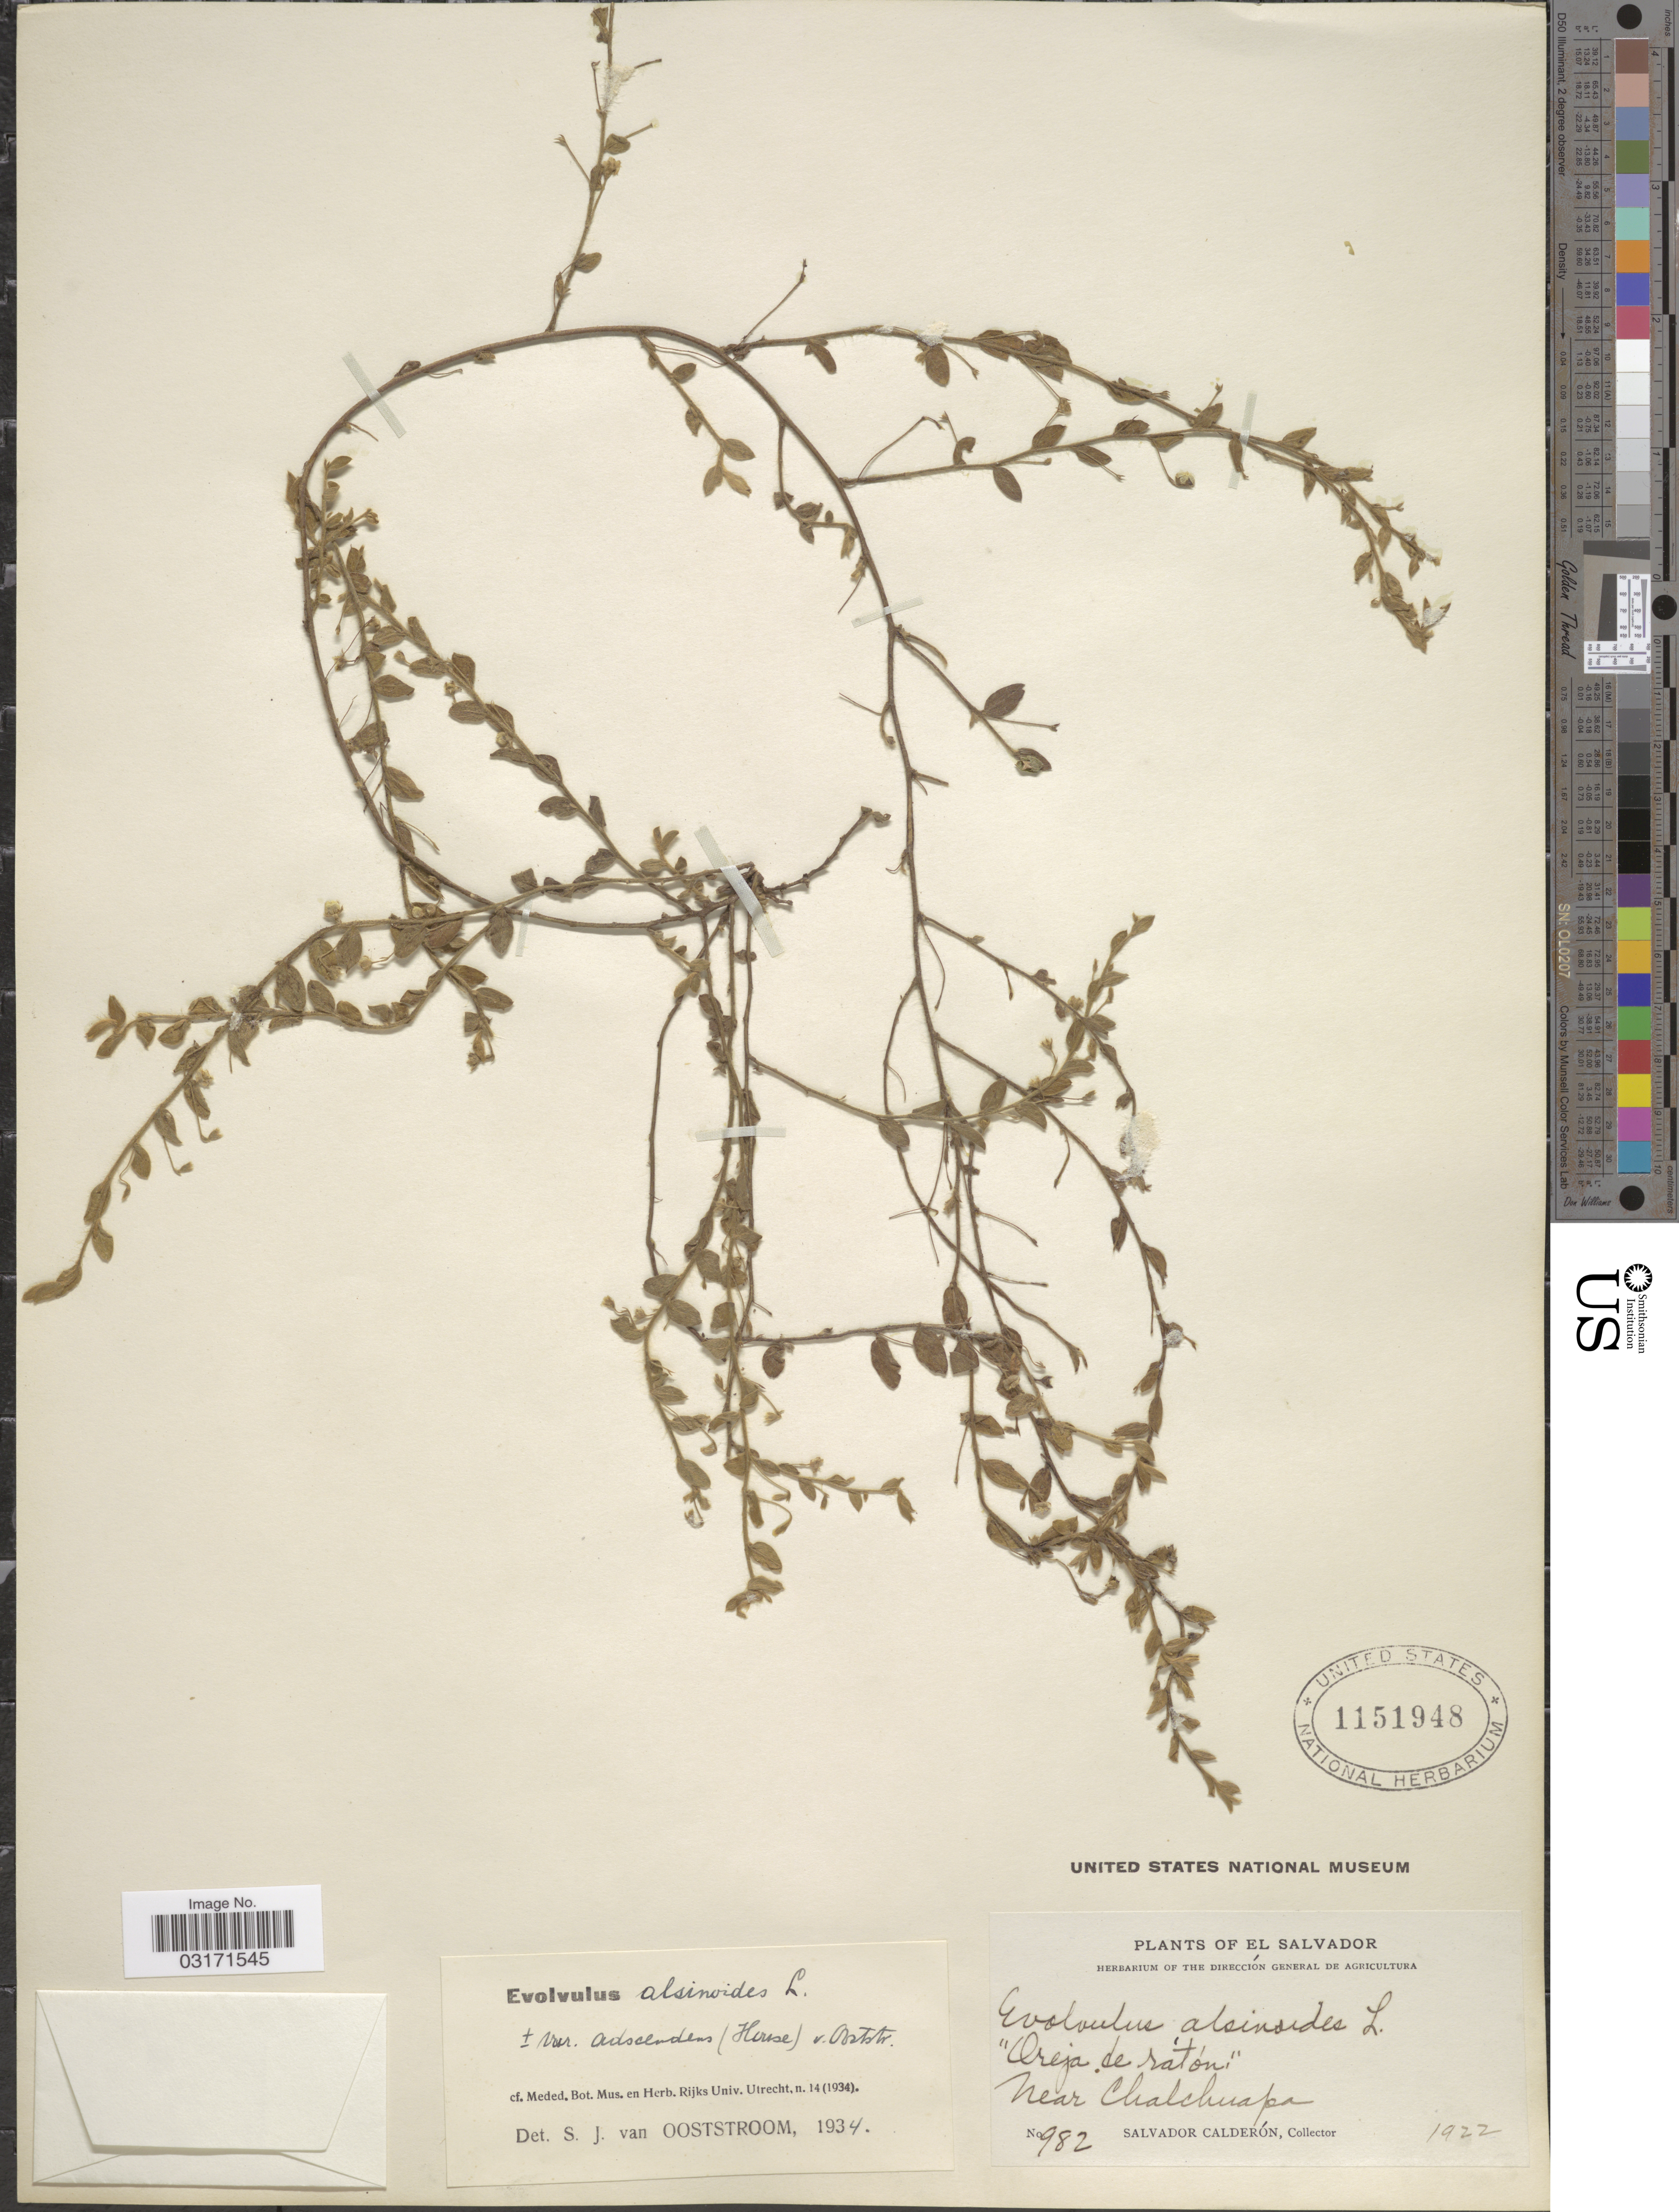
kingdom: Plantae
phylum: Tracheophyta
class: Magnoliopsida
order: Solanales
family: Convolvulaceae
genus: Evolvulus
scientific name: Evolvulus alsinoides var. adscendens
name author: (House) Ooststr.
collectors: S. Calderón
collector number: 982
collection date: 1922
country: El Salvador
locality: Near Chalchuapa.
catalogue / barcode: US 1151948